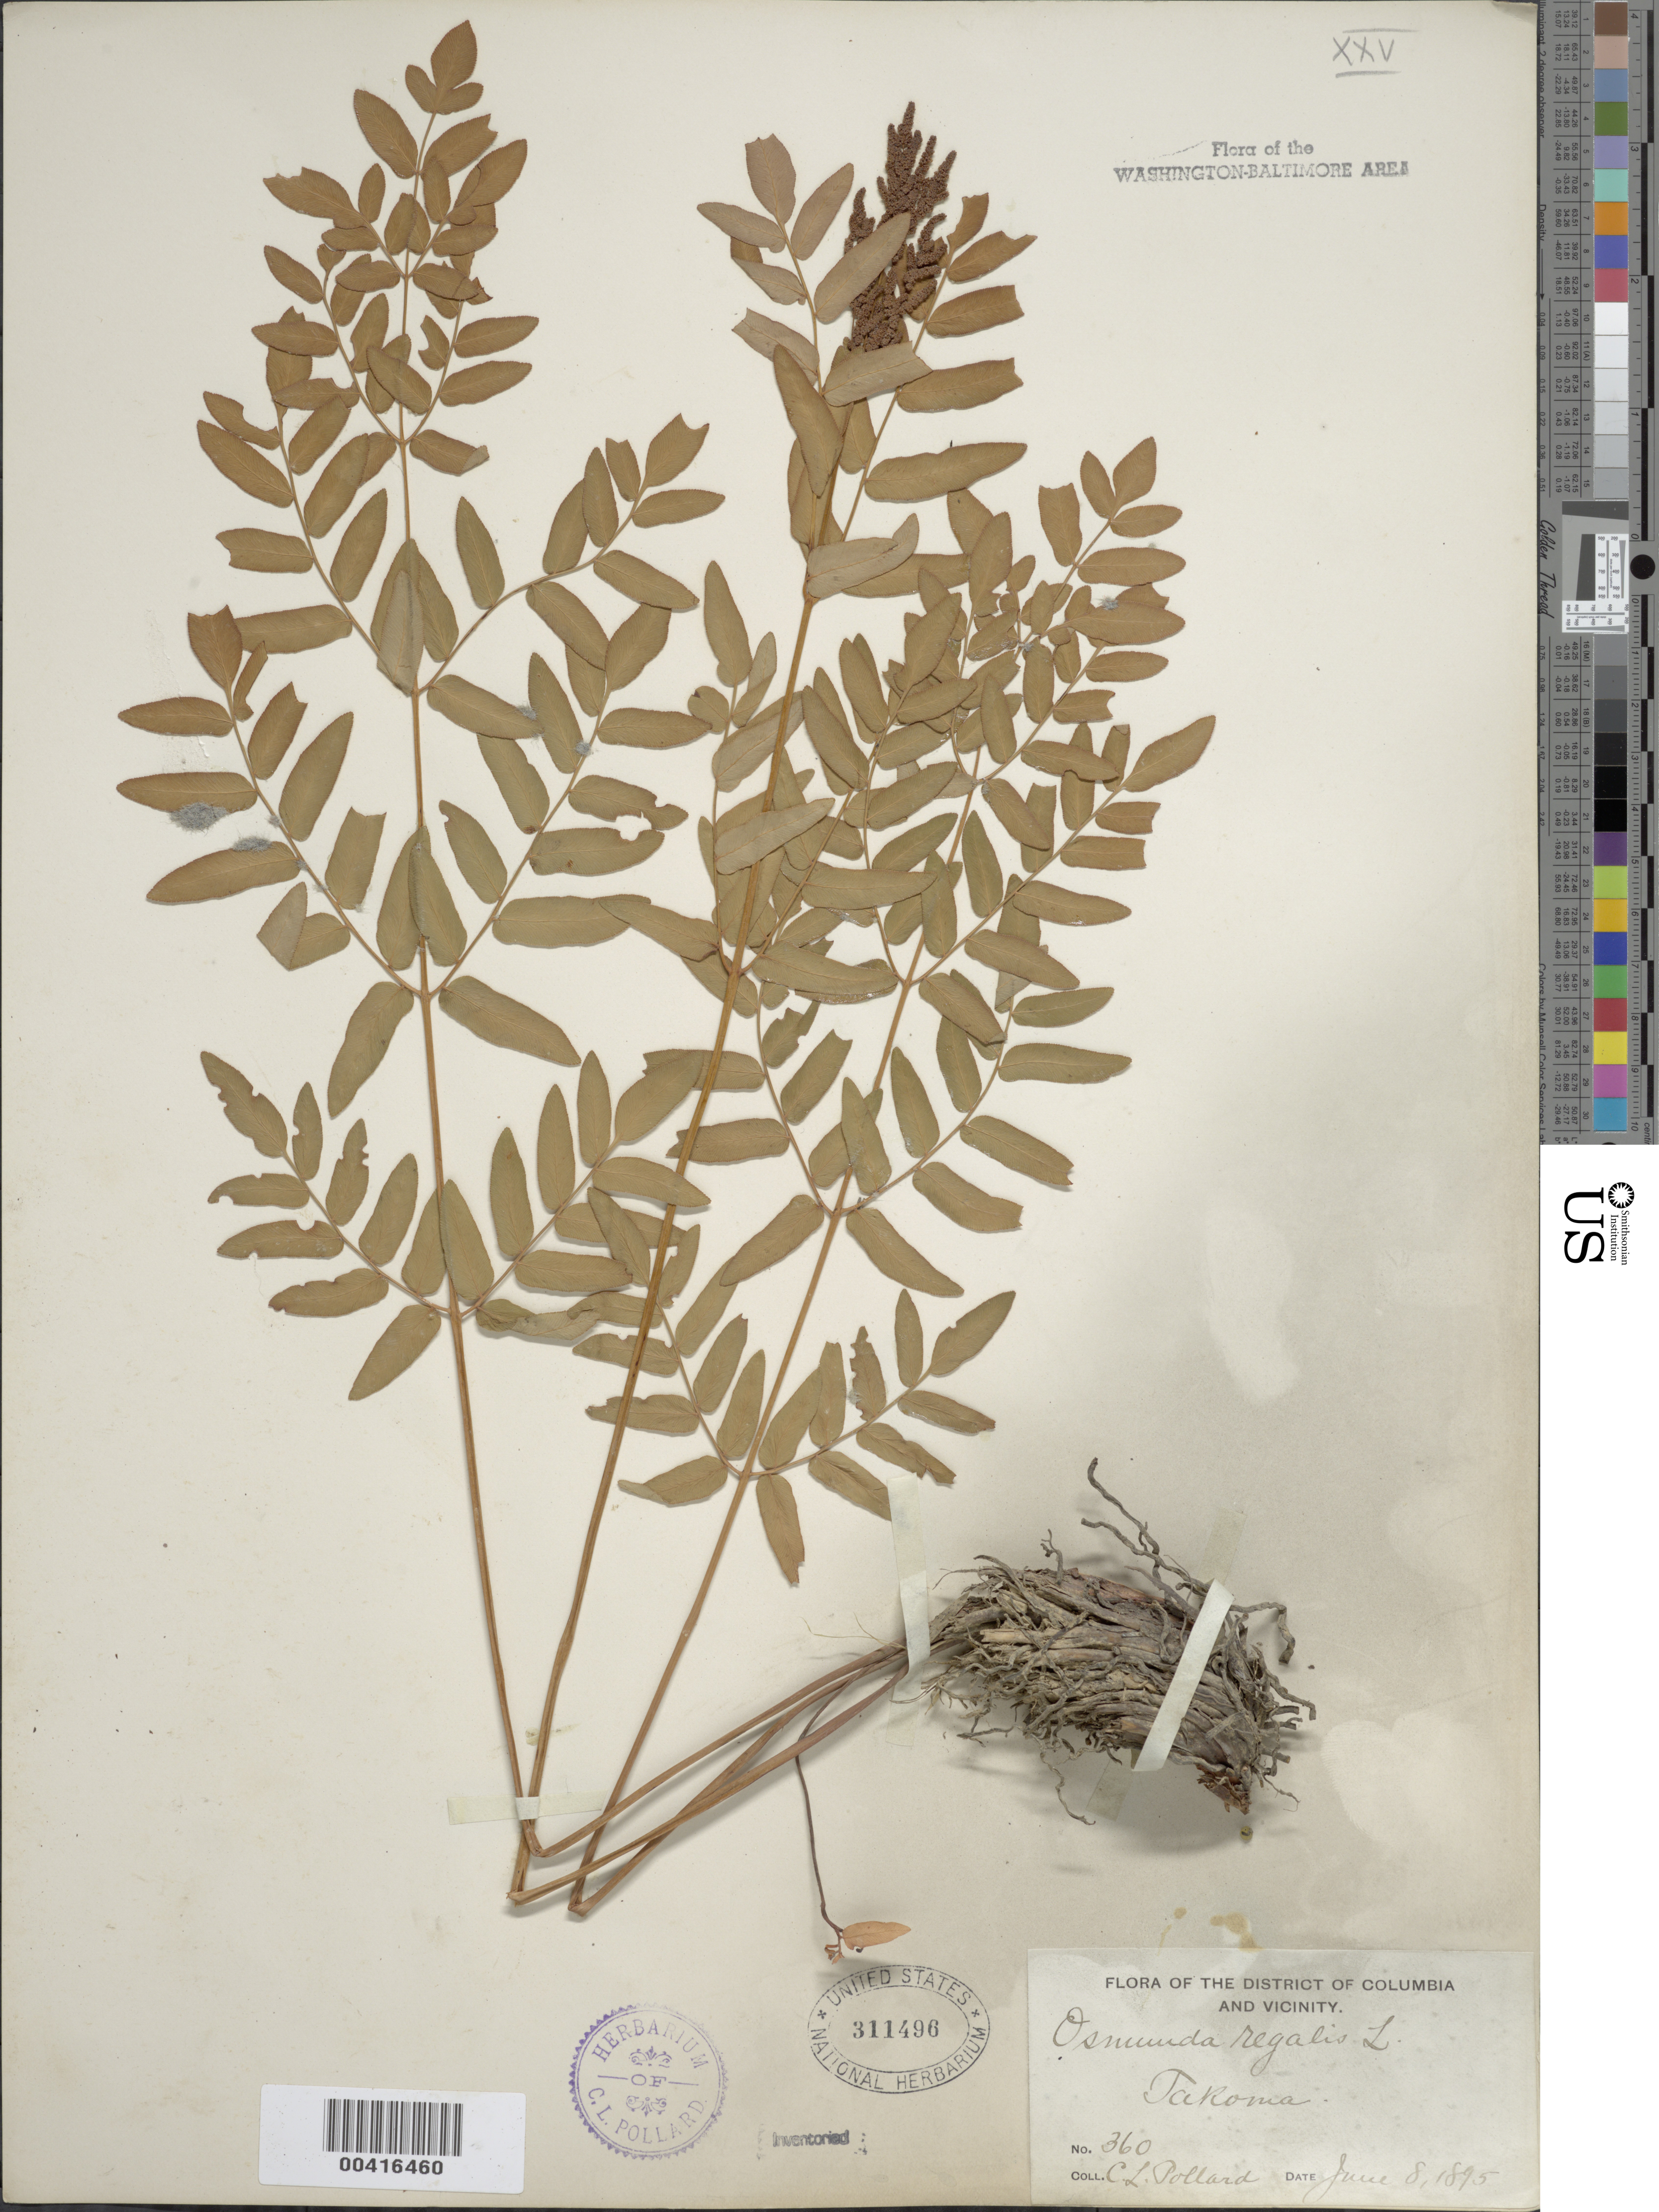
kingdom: Plantae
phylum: Tracheophyta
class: Polypodiopsida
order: Osmundales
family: Osmundaceae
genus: Osmunda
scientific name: Osmunda regalis var. spectabilis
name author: (Willd.) A. Gray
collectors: C. L. Pollard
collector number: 360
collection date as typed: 08 Jun 1895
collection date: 1895-06-08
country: United States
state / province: Maryland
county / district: Montgomery / Prince George's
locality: Takoma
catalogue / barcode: US 311496